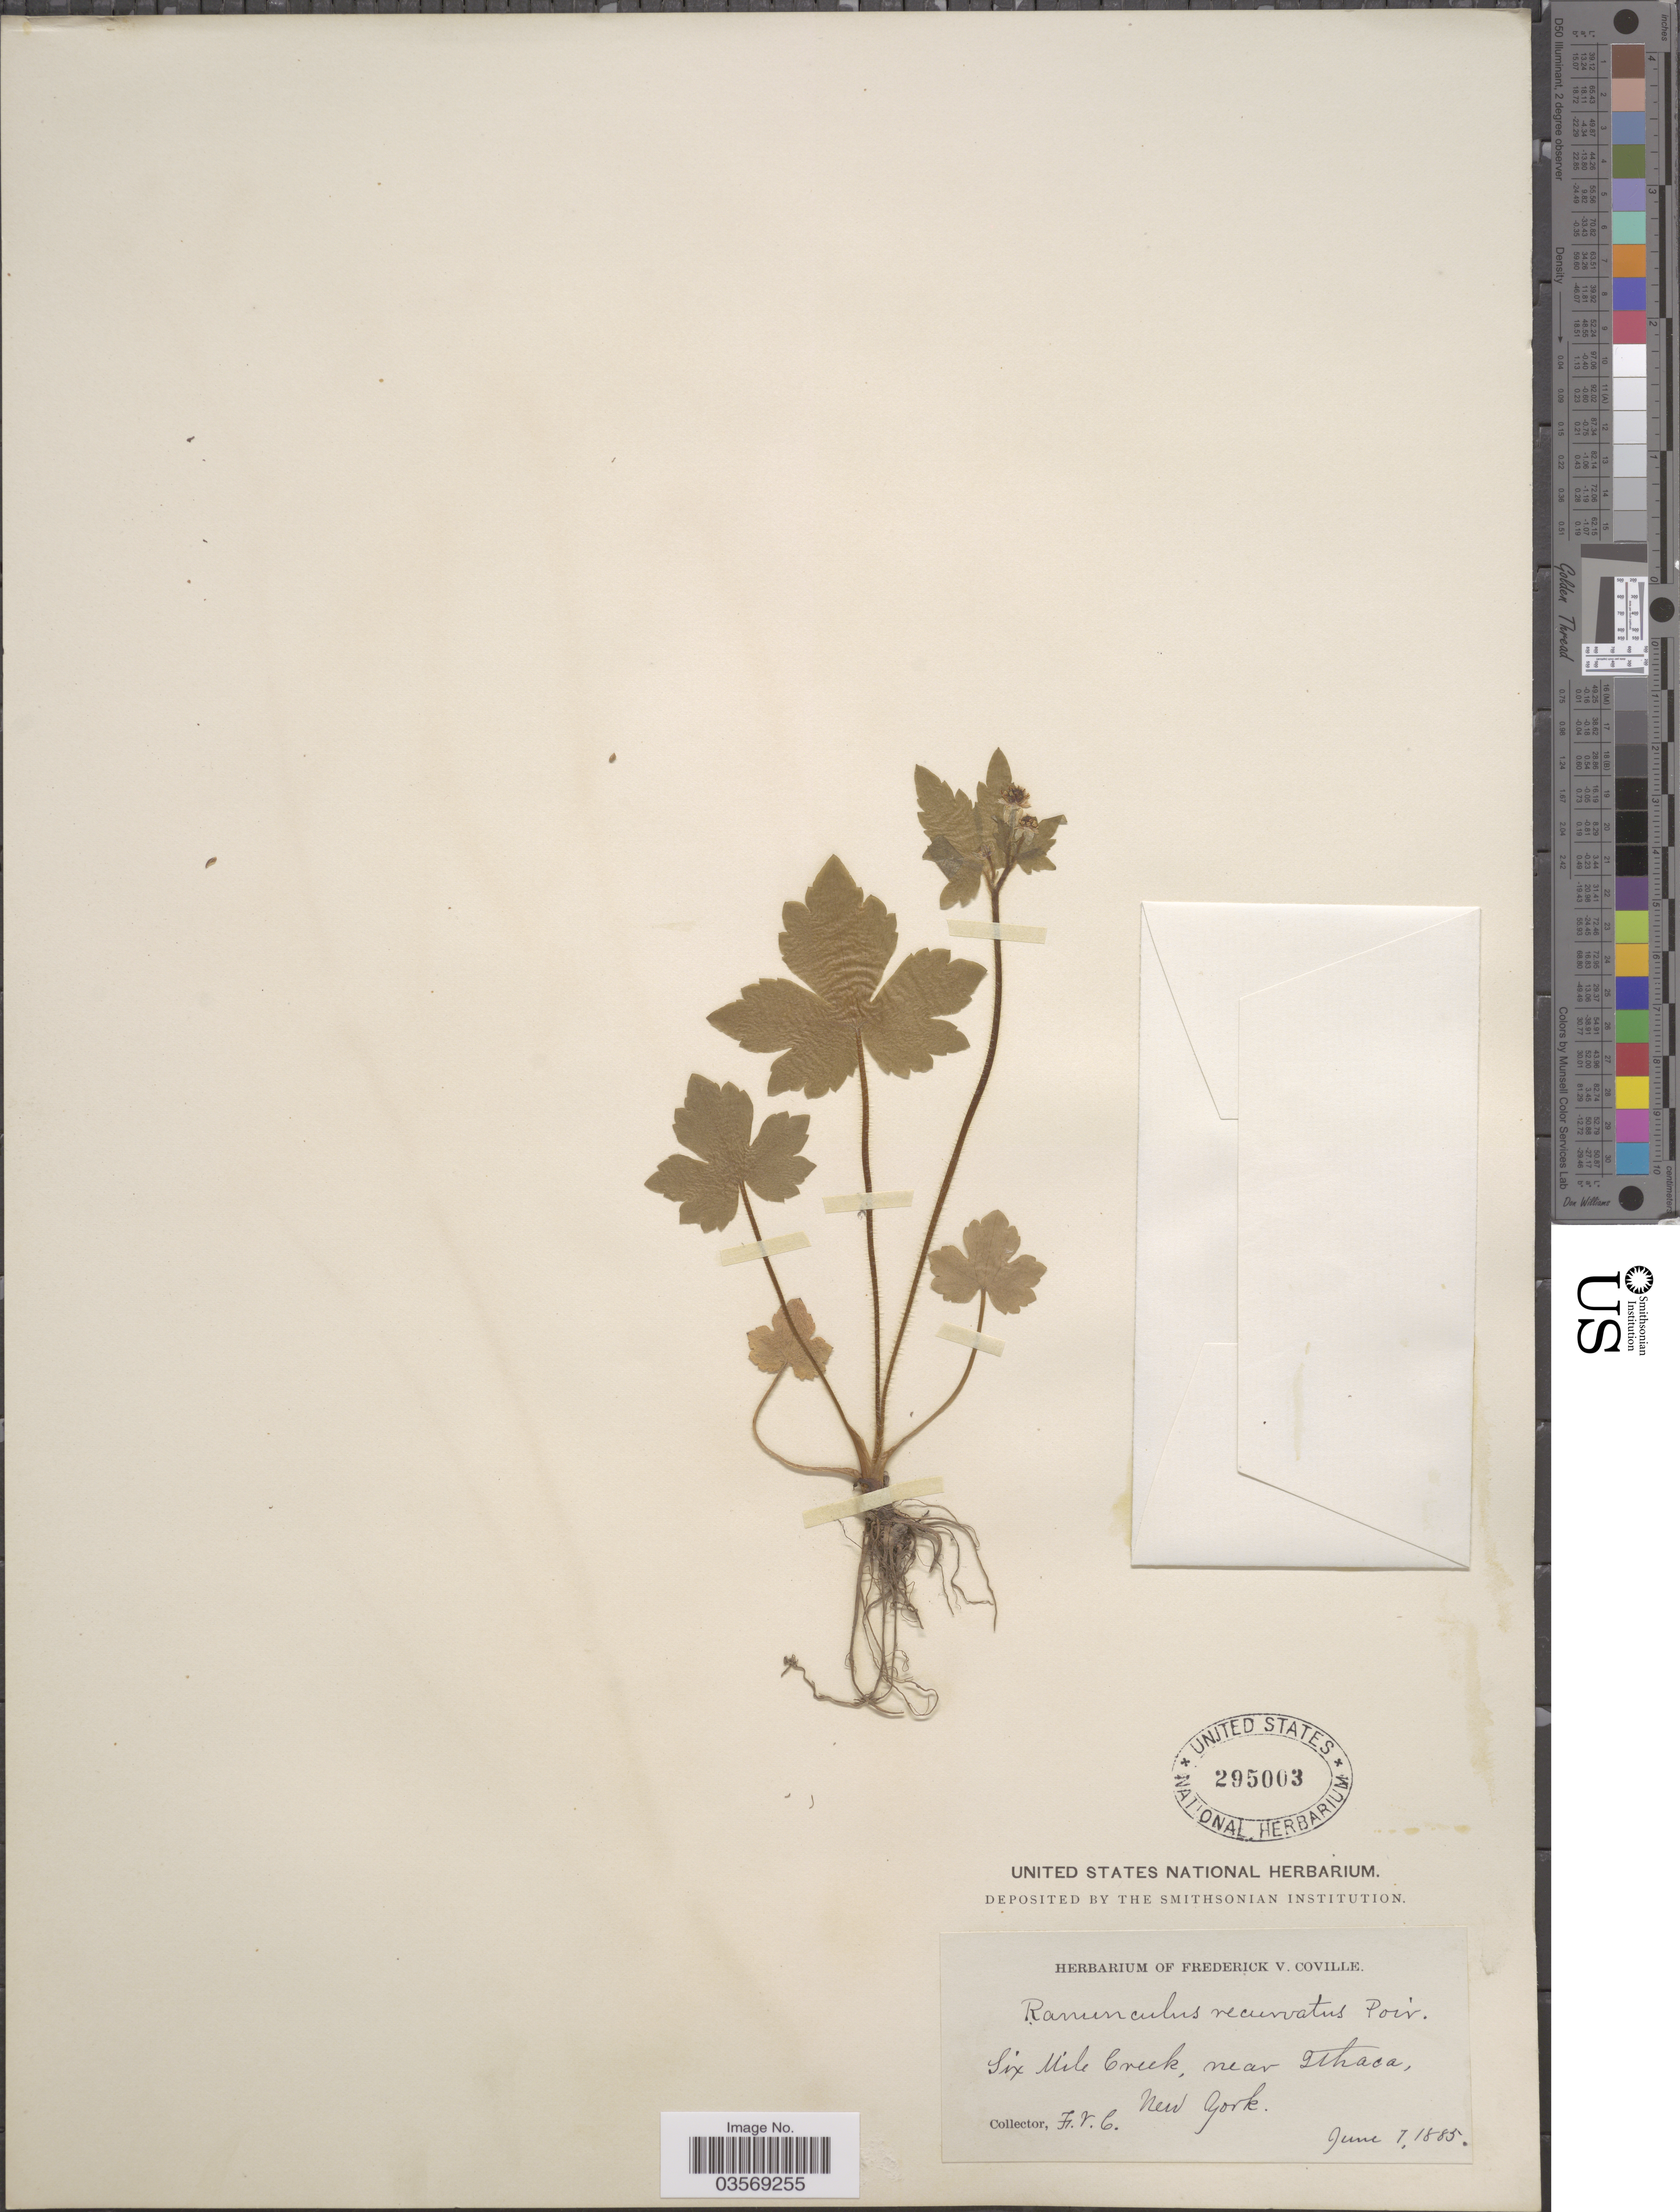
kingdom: Plantae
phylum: Tracheophyta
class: Magnoliopsida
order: Ranunculales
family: Ranunculaceae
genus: Ranunculus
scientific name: Ranunculus recurvatus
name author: Poir.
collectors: F. V. Coville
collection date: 1885-06-07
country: United States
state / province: New York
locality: Six Mile Creek, near Ithaca.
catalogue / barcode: US 295003